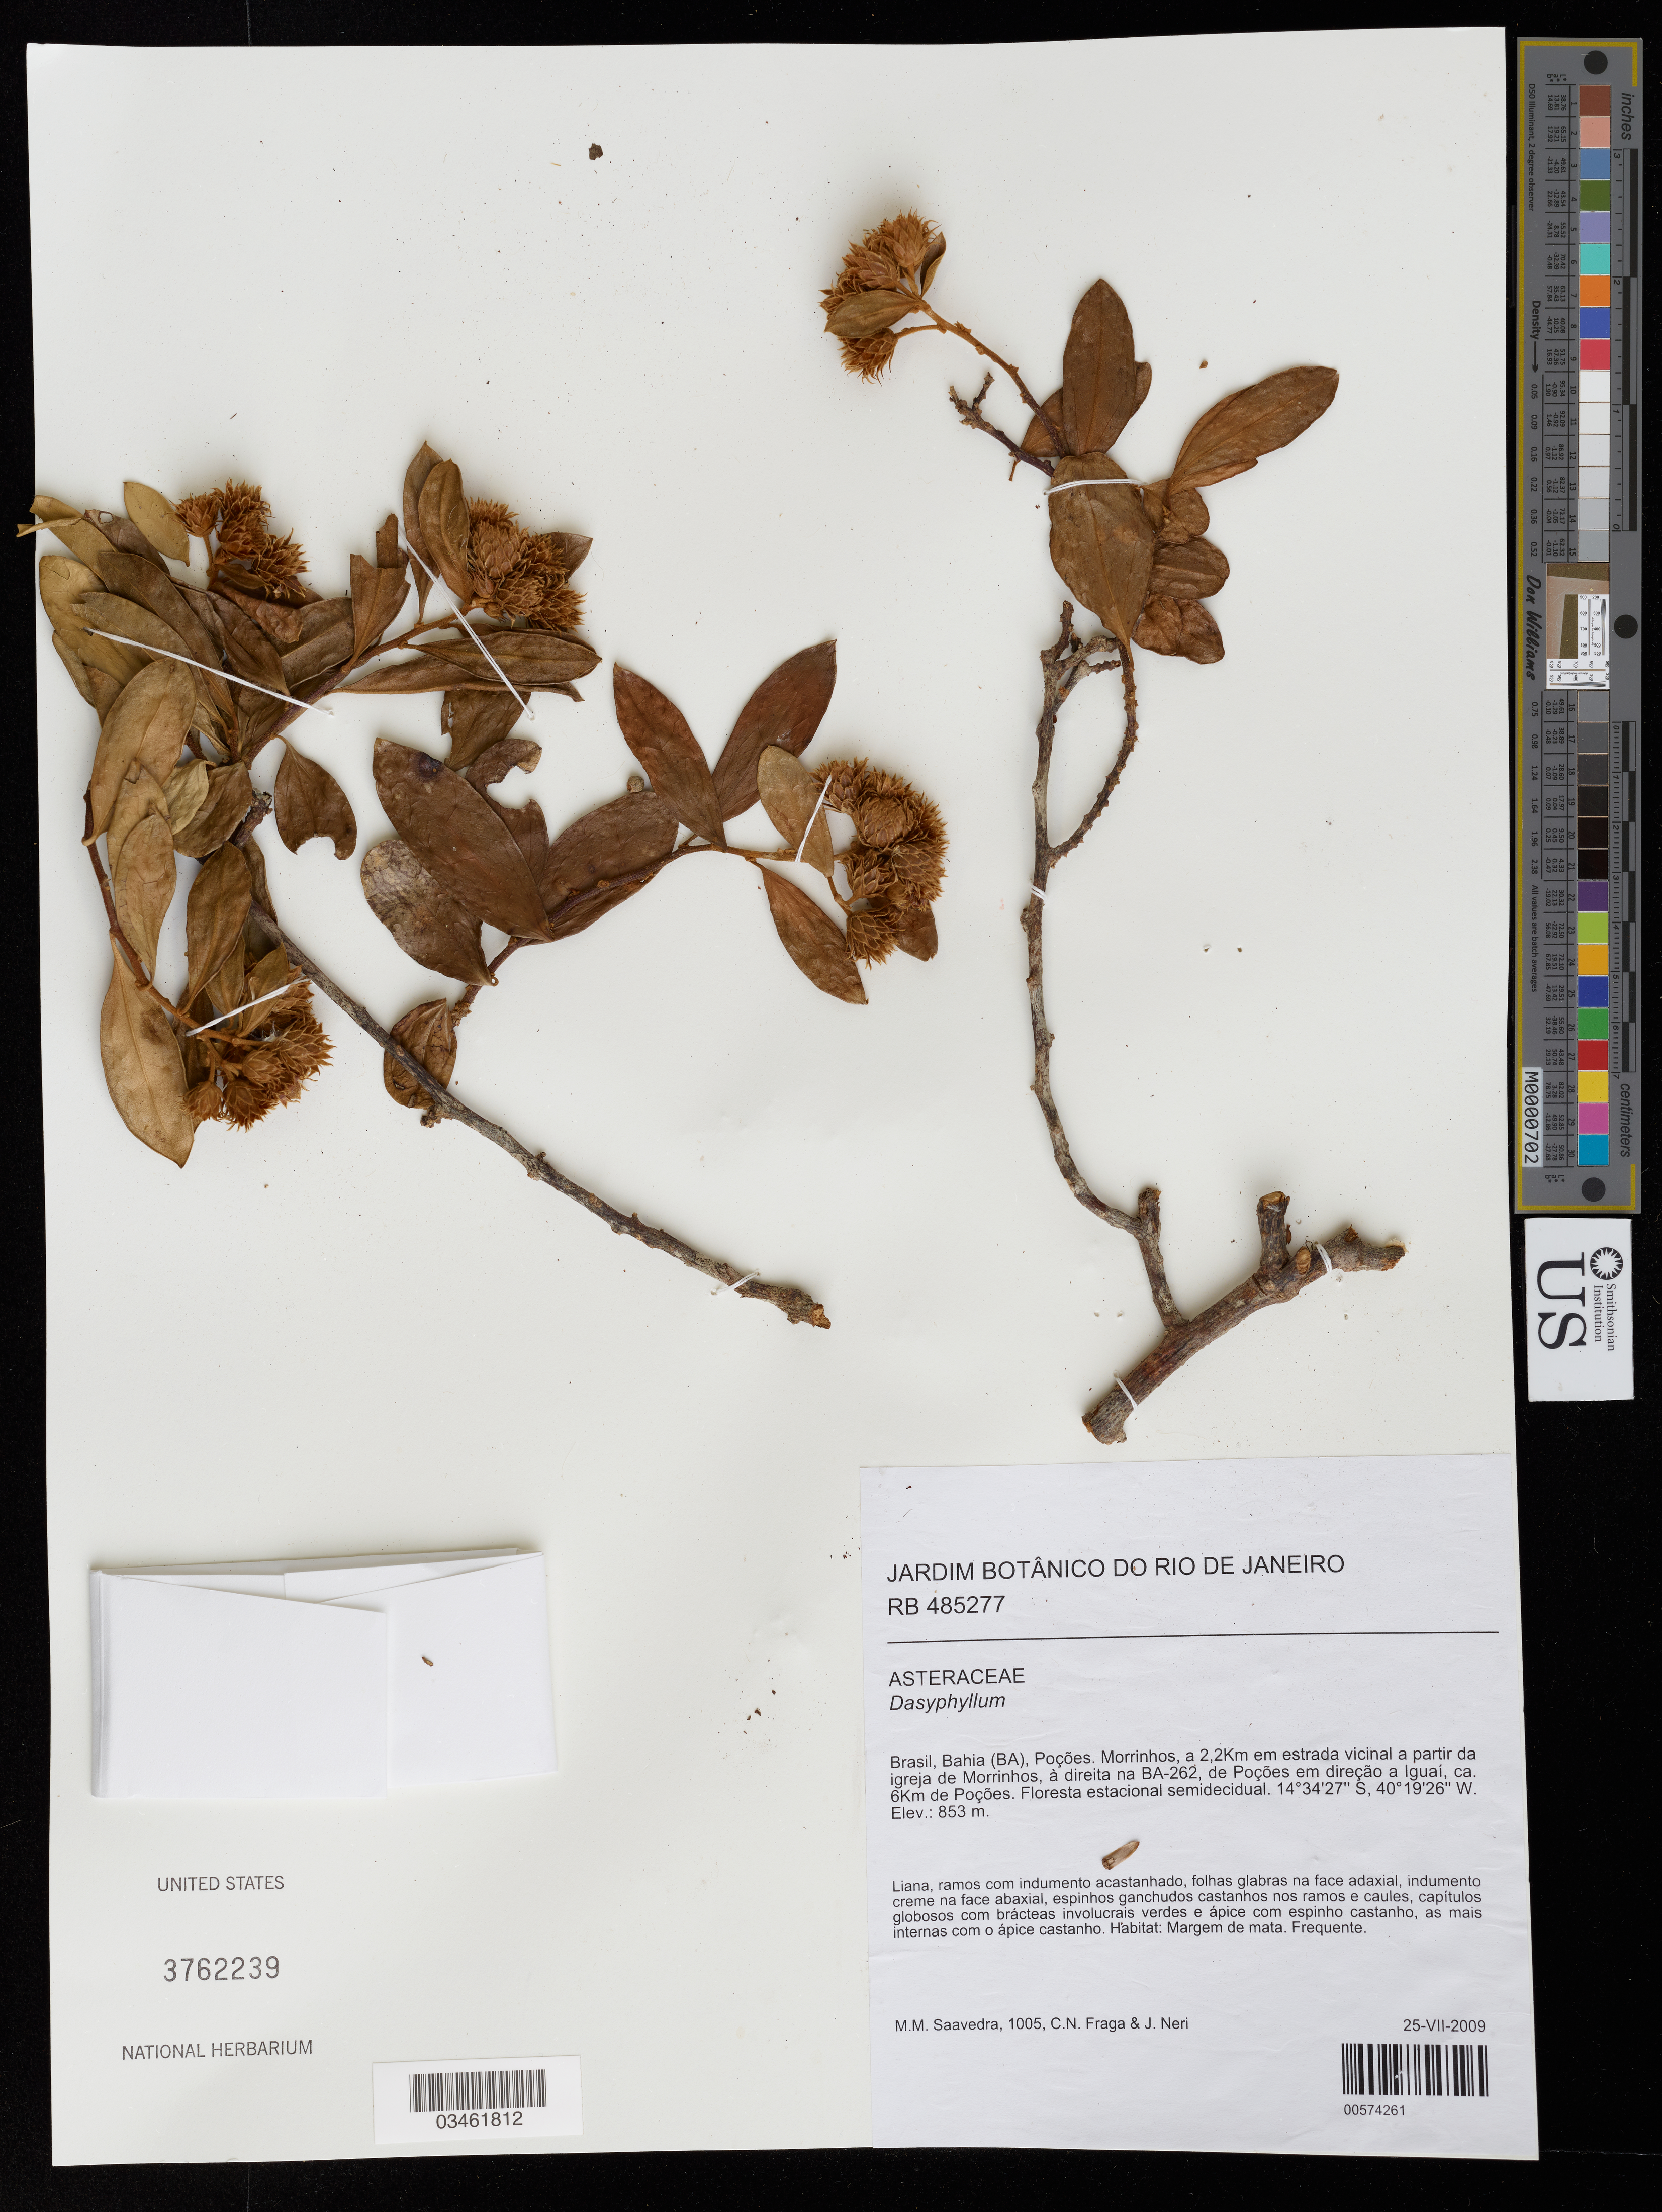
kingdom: Plantae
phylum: Tracheophyta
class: Magnoliopsida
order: Asterales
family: Asteraceae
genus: Dasyphyllum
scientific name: Dasyphyllum sp.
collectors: M. Saavedra, C. Fraga & J. Neri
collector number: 1005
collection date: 2009-07-25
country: Brazil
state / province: Bahia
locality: Poções. Morrinhos, a 2,2Km em estrada vicinal a partir da igreja de Morrinhos, à direita na BA-262, de Poções em direção a Iguaí, ca. 6Km de Poções.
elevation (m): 853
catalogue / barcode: US 3762239